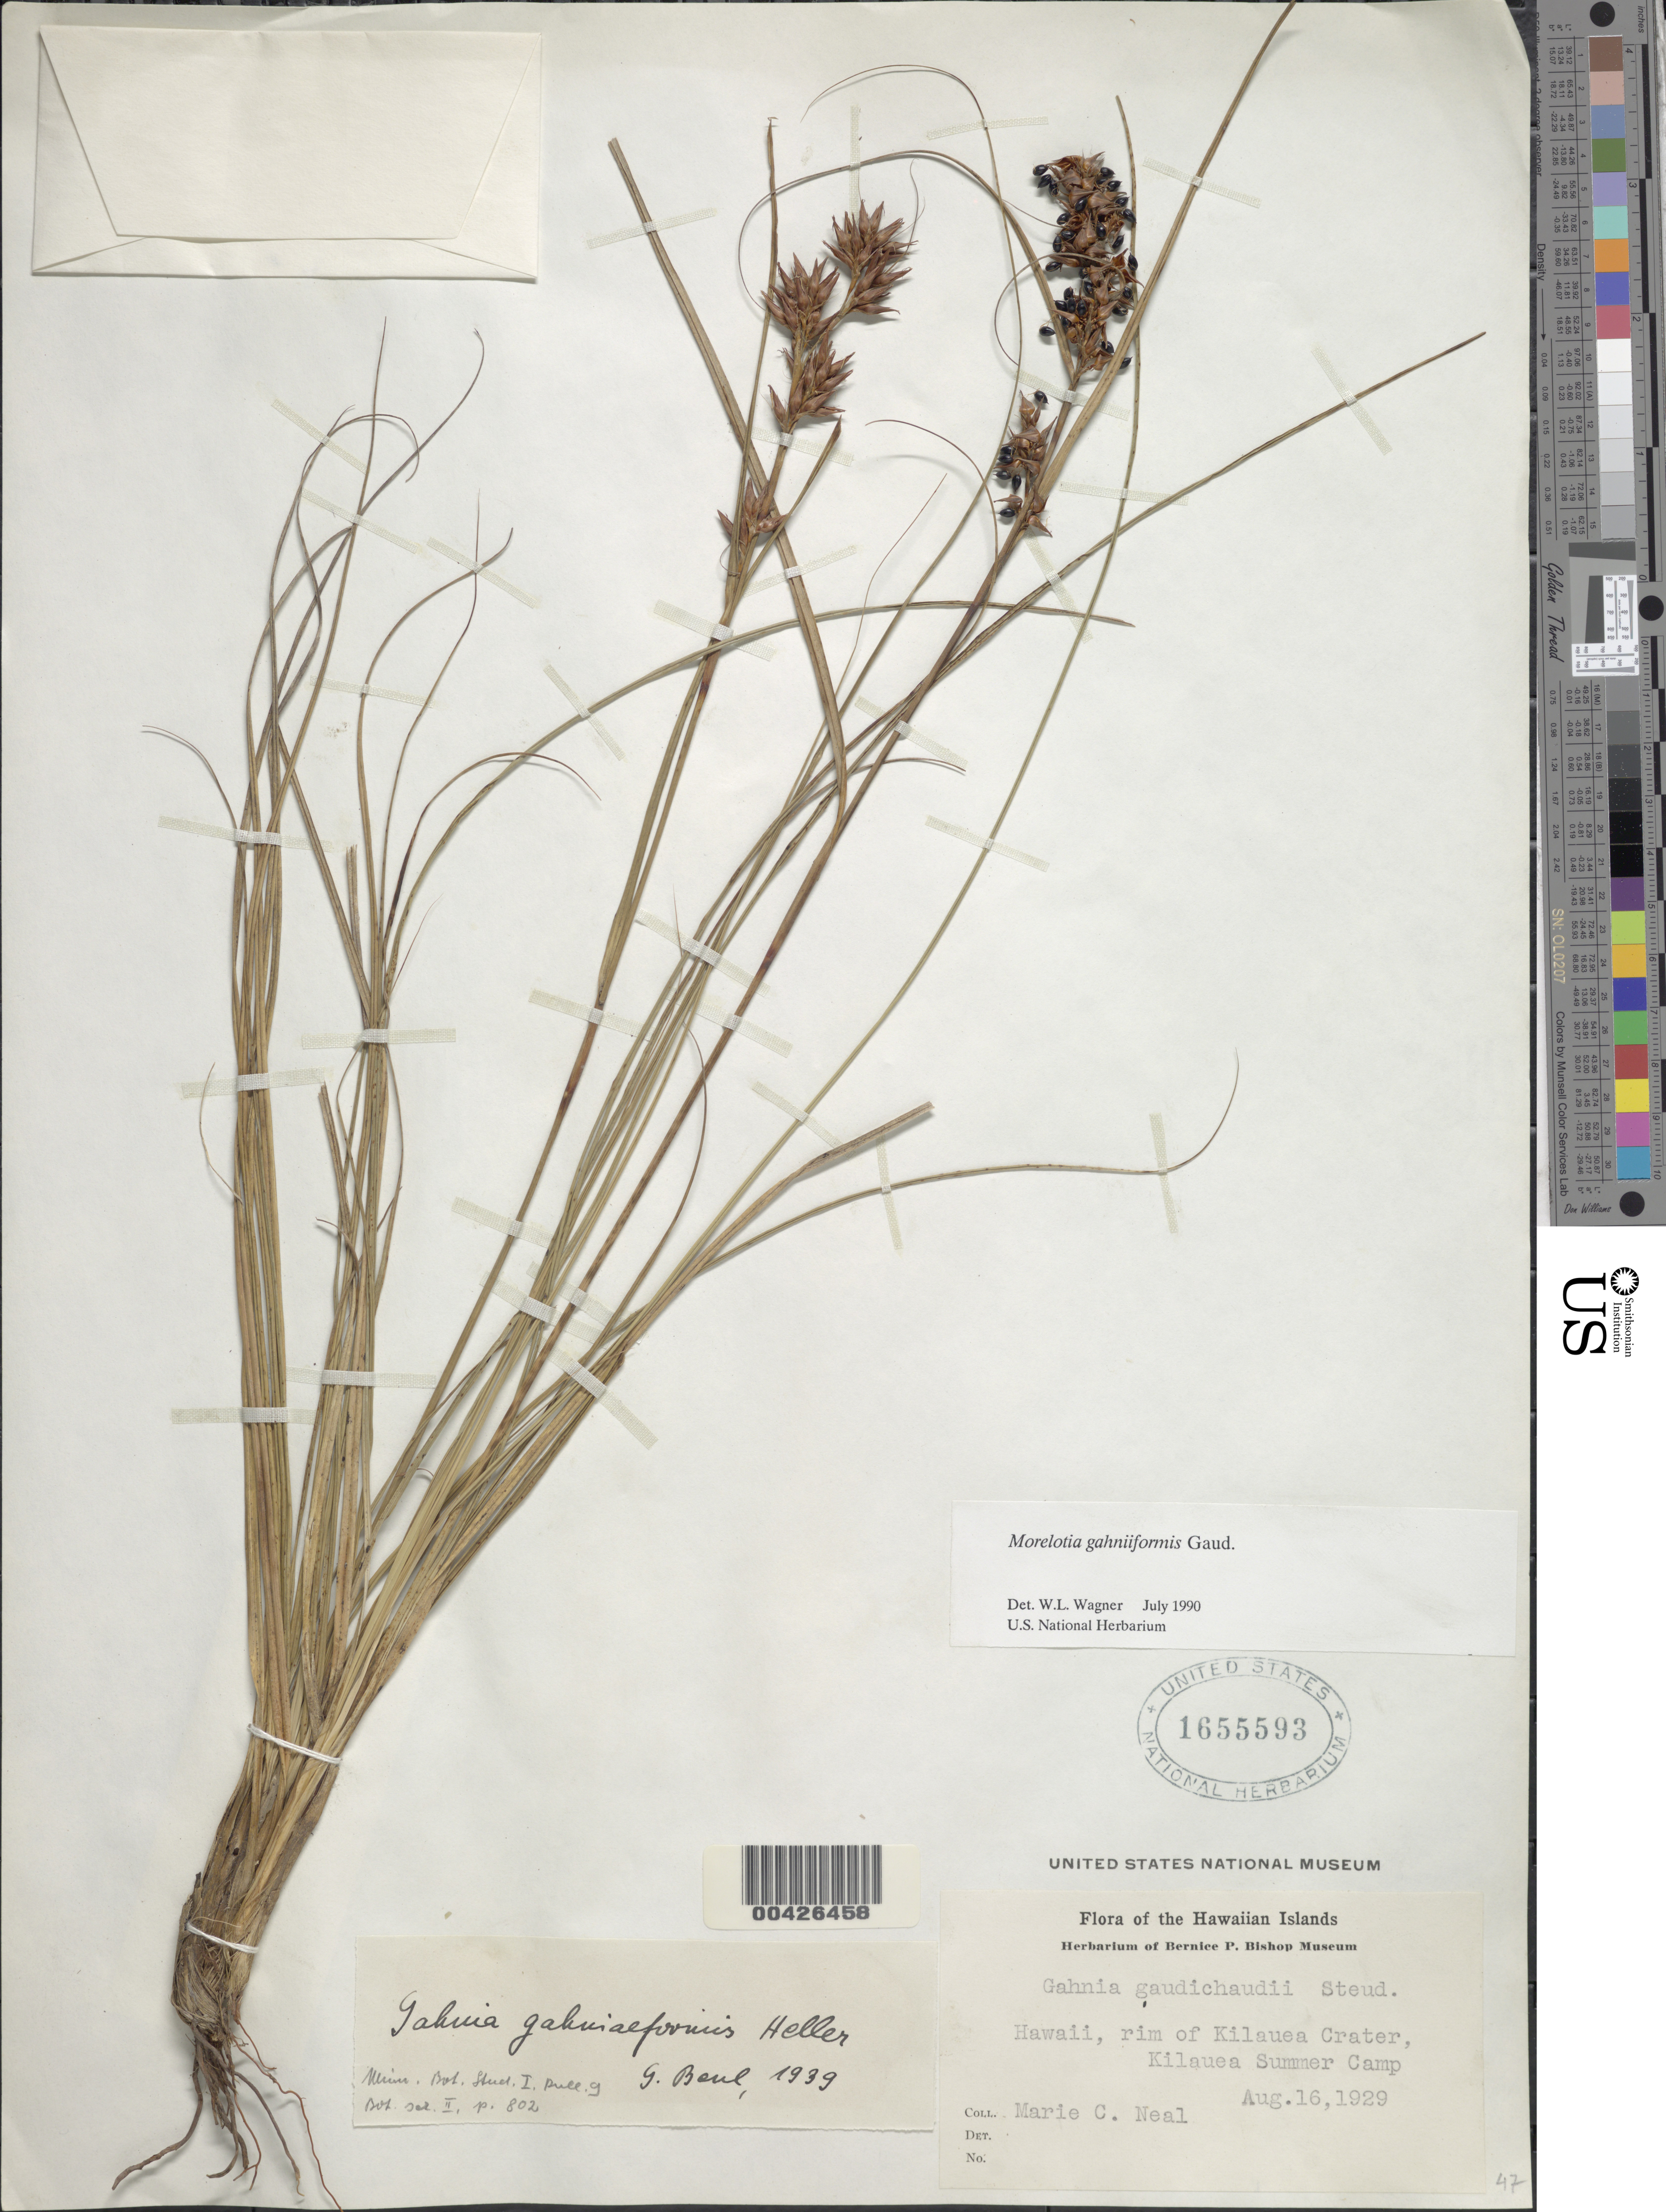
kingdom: Plantae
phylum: Tracheophyta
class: Liliopsida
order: Poales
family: Cyperaceae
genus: Morelotia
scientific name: Morelotia gahniiformis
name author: Gaudich.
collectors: W. Ning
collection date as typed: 16 Aug 1929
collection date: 1929-08-16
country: United States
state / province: Hawaii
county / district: Hawaii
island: Hawaii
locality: Hawaii, Rim of Kilauea Crater, Kilauea Summer Camp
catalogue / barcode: US 1655593